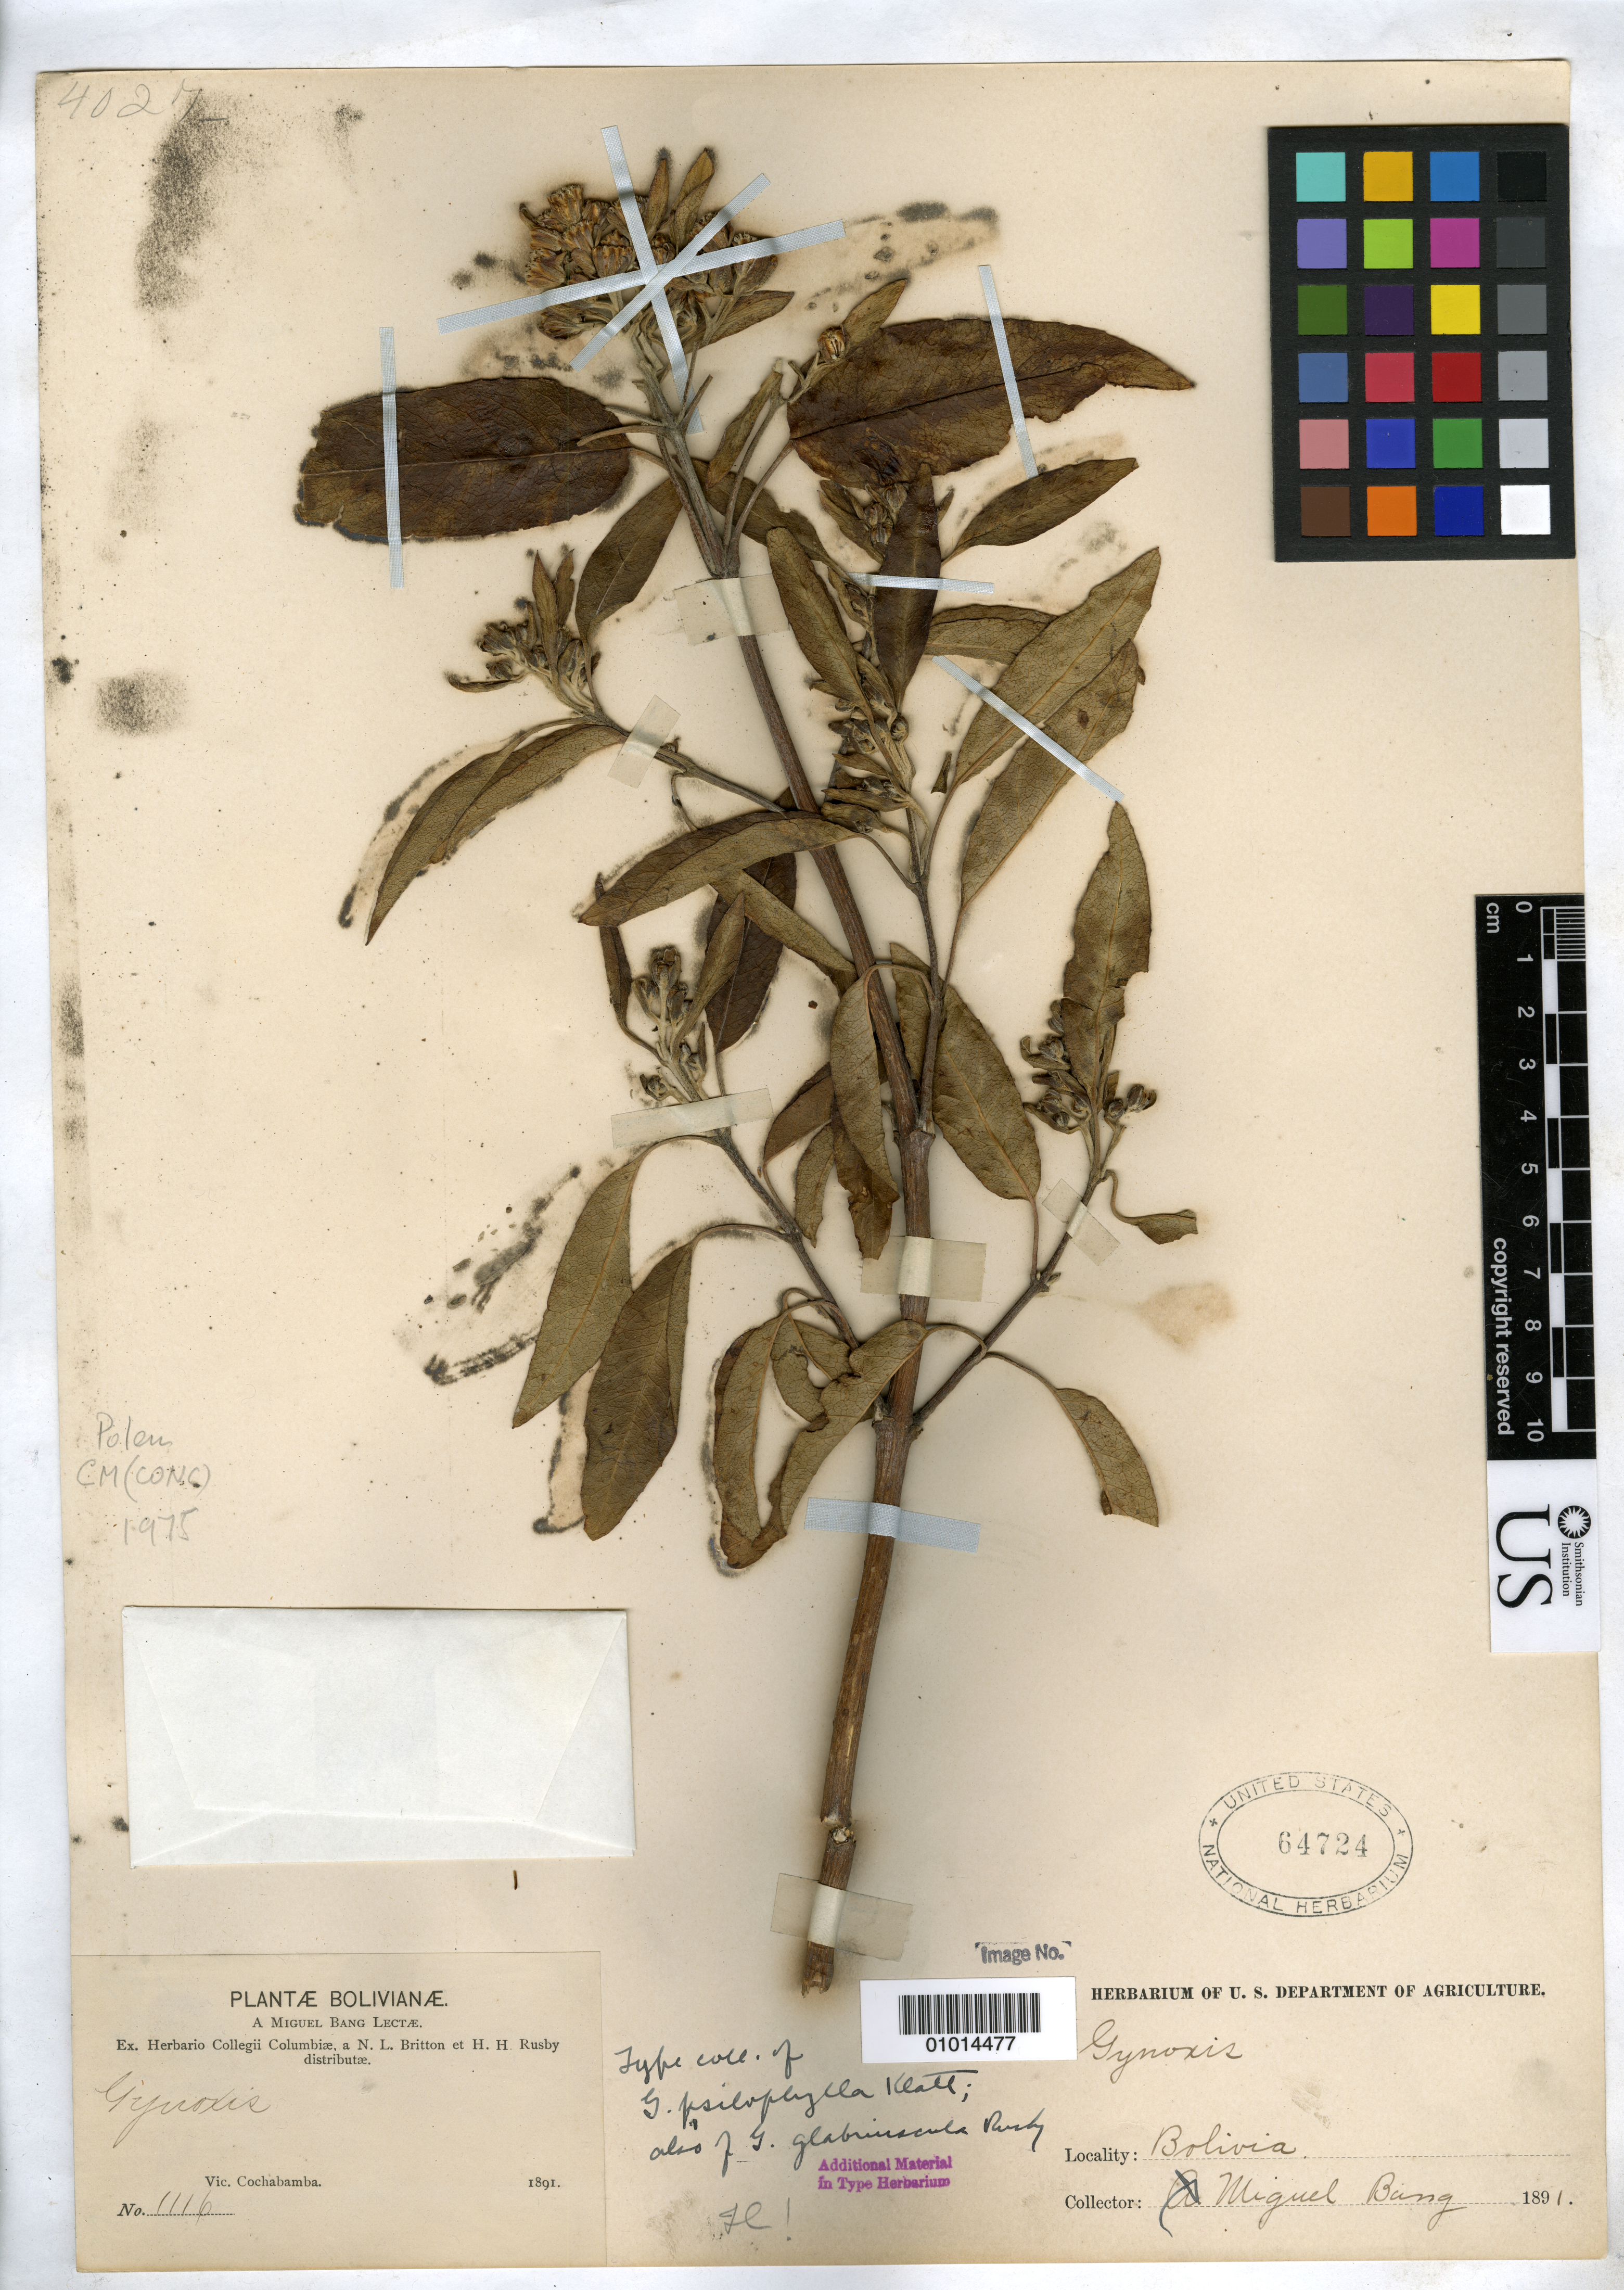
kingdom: Plantae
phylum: Tracheophyta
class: Magnoliopsida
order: Asterales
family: Asteraceae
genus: Gynoxys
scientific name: Gynoxys psilophylla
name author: Klatt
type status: Isotype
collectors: M. Bang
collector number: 1116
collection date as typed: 1891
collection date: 1891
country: Bolivia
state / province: Cochabamba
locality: Vic. Cochabamba.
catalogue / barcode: US 64724